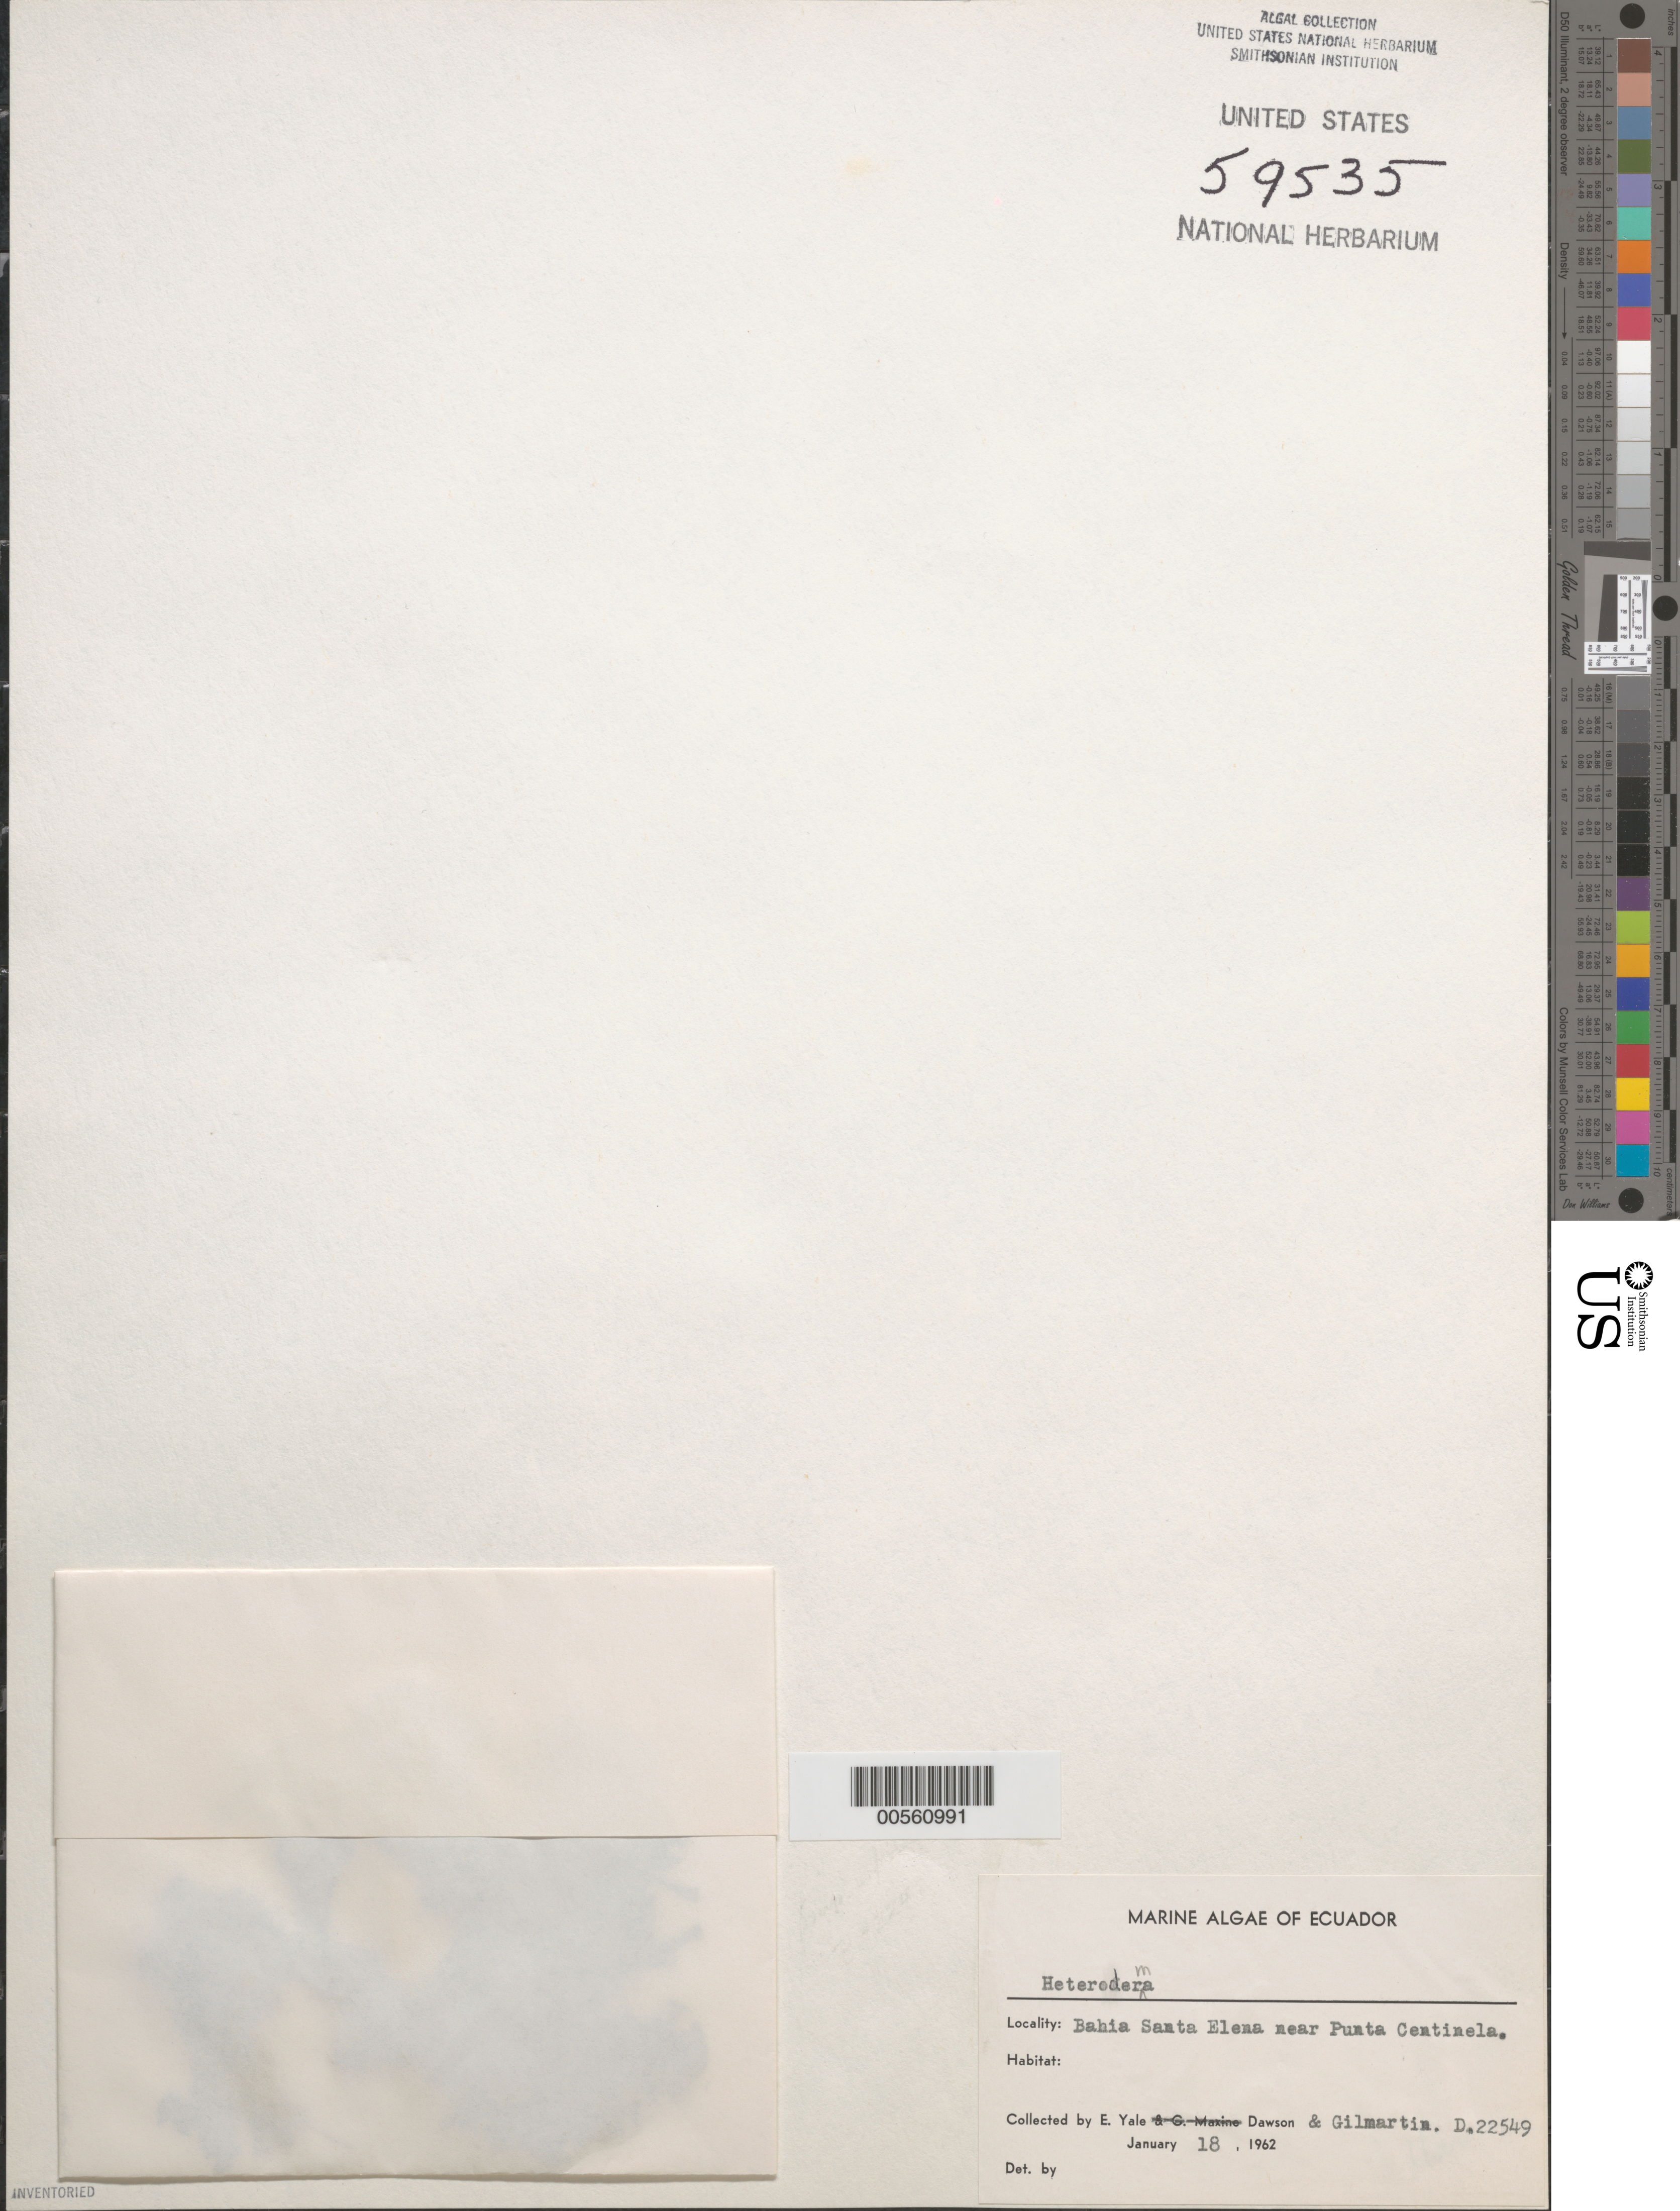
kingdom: Plantae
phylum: Rhodophyta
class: Florideophyceae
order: Corallinales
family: Corallinaceae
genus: Heteroderma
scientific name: Heteroderma sp.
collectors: E. Y. Dawson & M. Gilmartin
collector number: EYD 22549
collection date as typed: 18 Jan 1962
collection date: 1962-01-18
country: Ecuador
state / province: Guayas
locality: Bahia Santa Elena near Punta Centinela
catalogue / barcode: US 59535